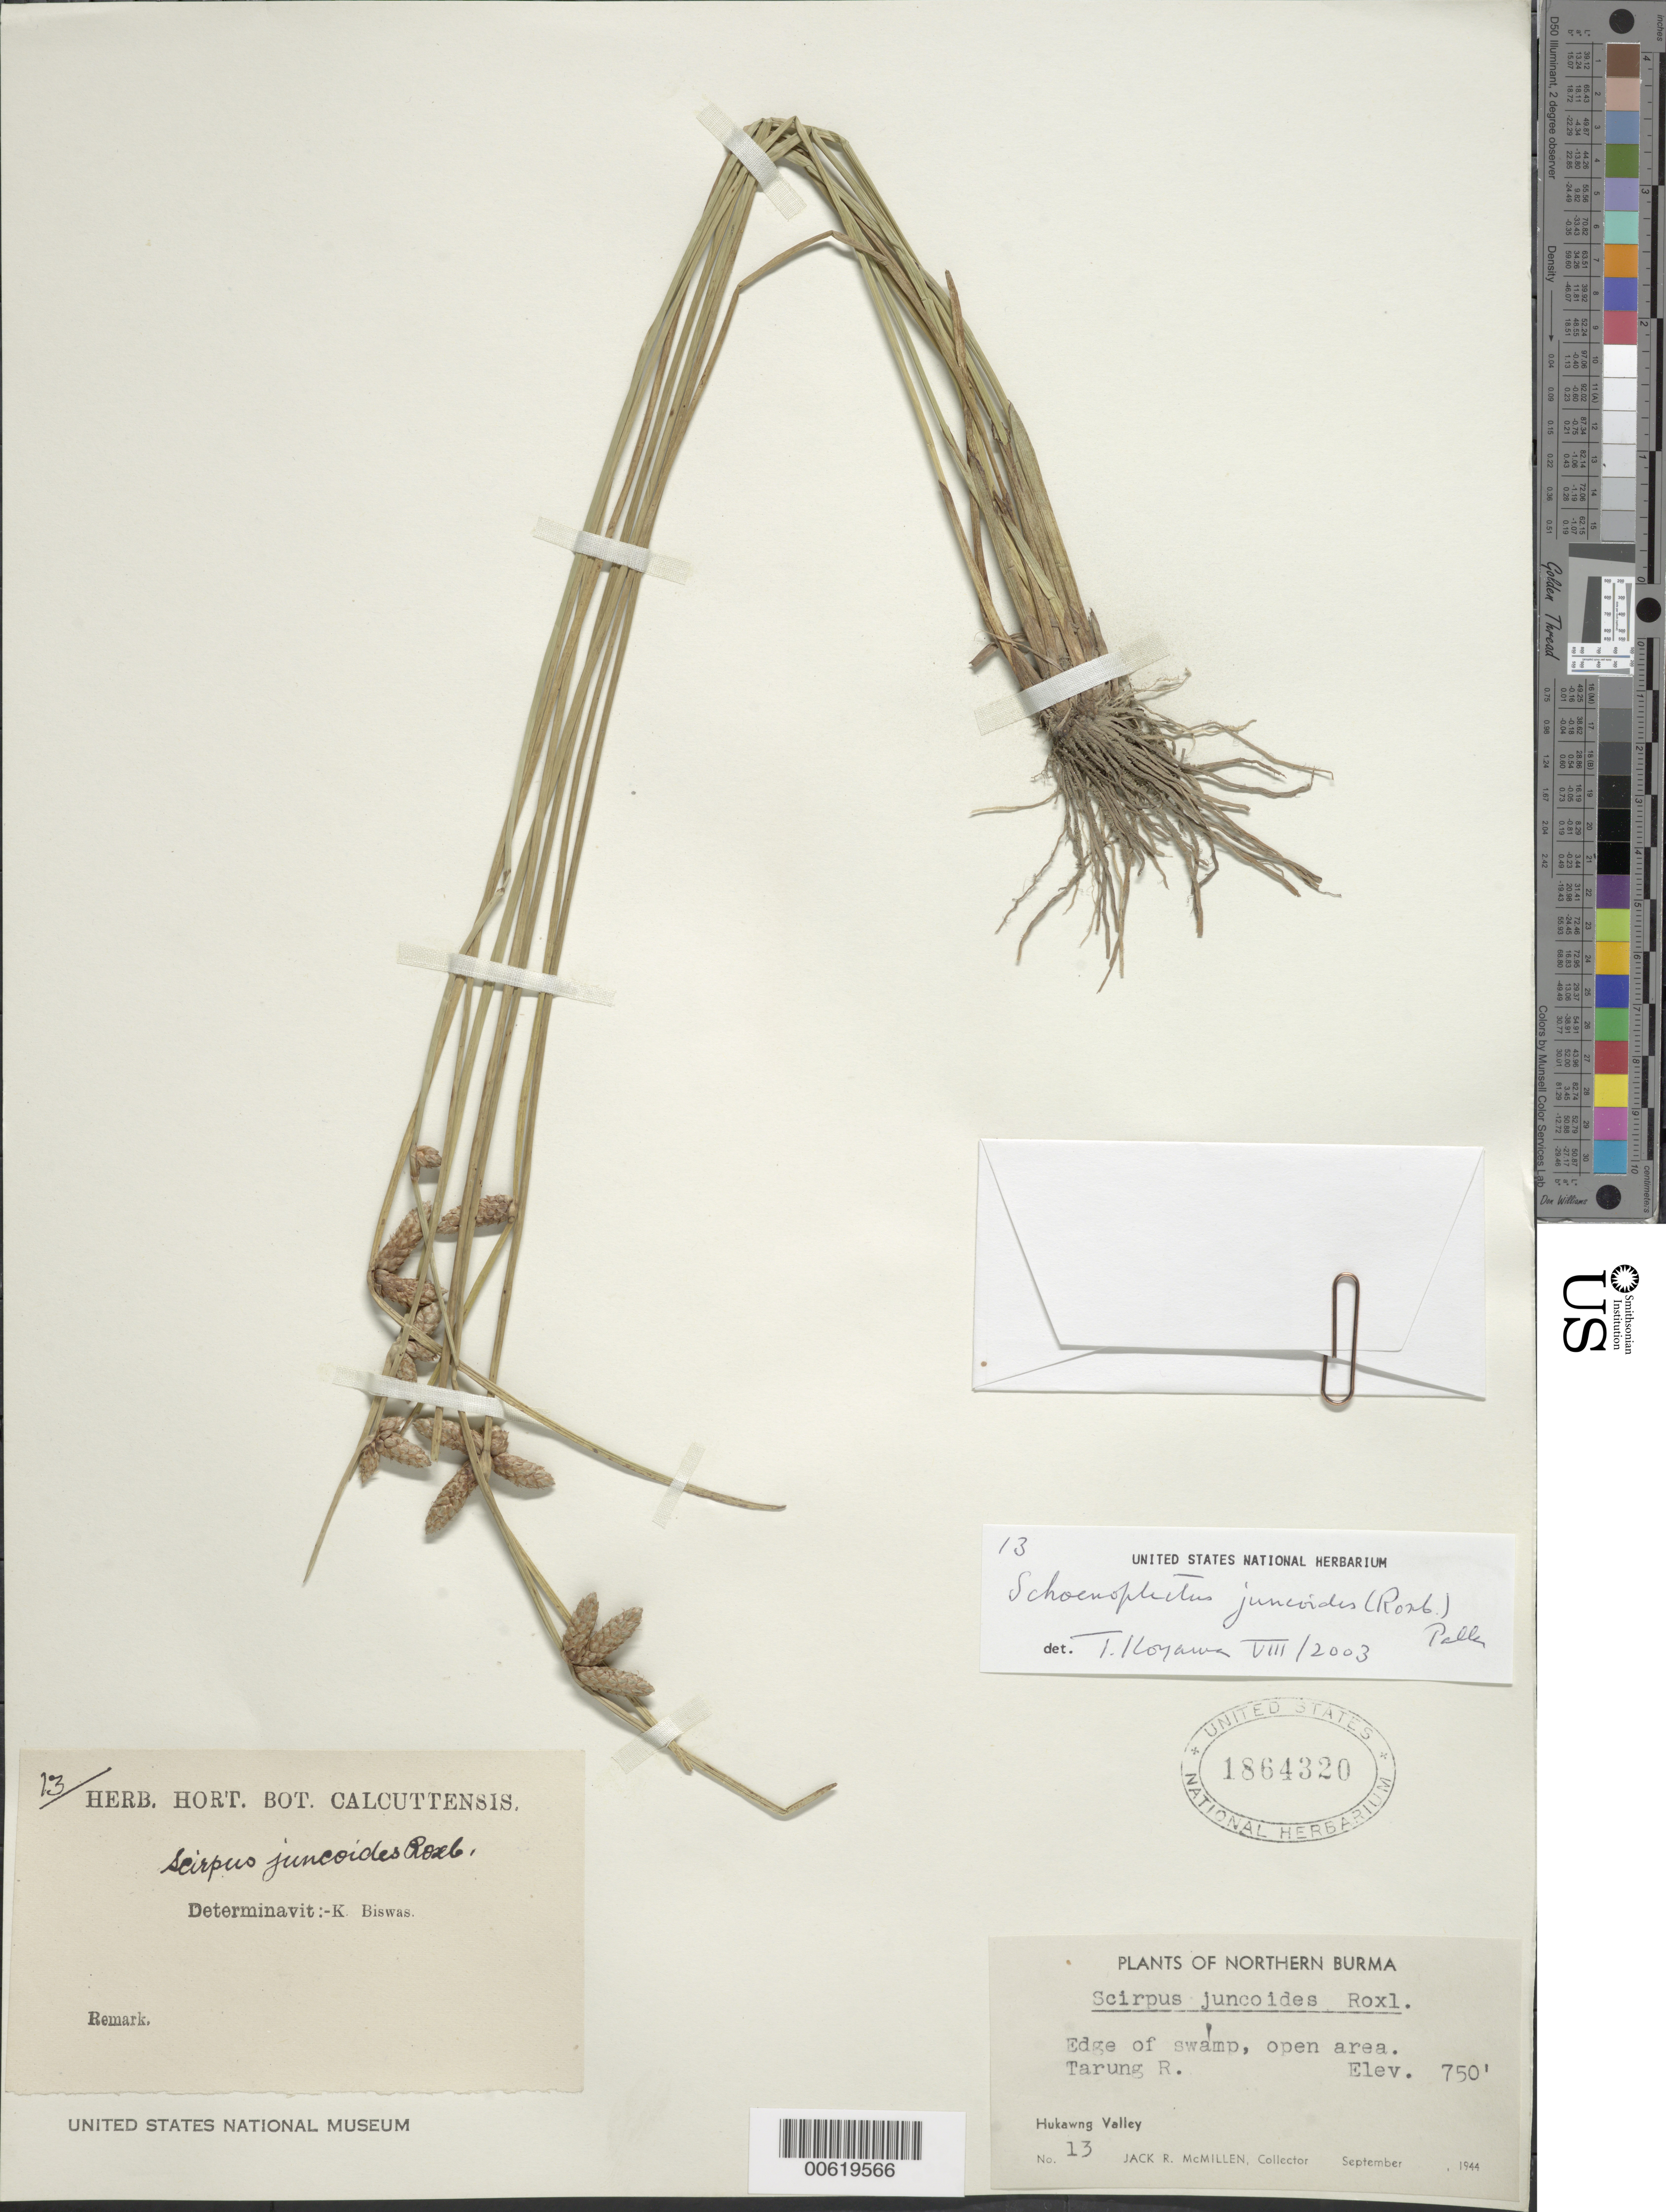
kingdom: Plantae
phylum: Tracheophyta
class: Liliopsida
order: Poales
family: Cyperaceae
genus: Schoenoplectus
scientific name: Schoenoplectus juncoides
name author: (Roxb.) Palla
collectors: J. McMillen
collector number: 13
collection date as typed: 26 Sep 1944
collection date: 1944-09-26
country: Myanmar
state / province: Kachin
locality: Hukang Valley.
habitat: Edge of swamp, open area.Tarung R.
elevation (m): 229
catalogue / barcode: US 1864320